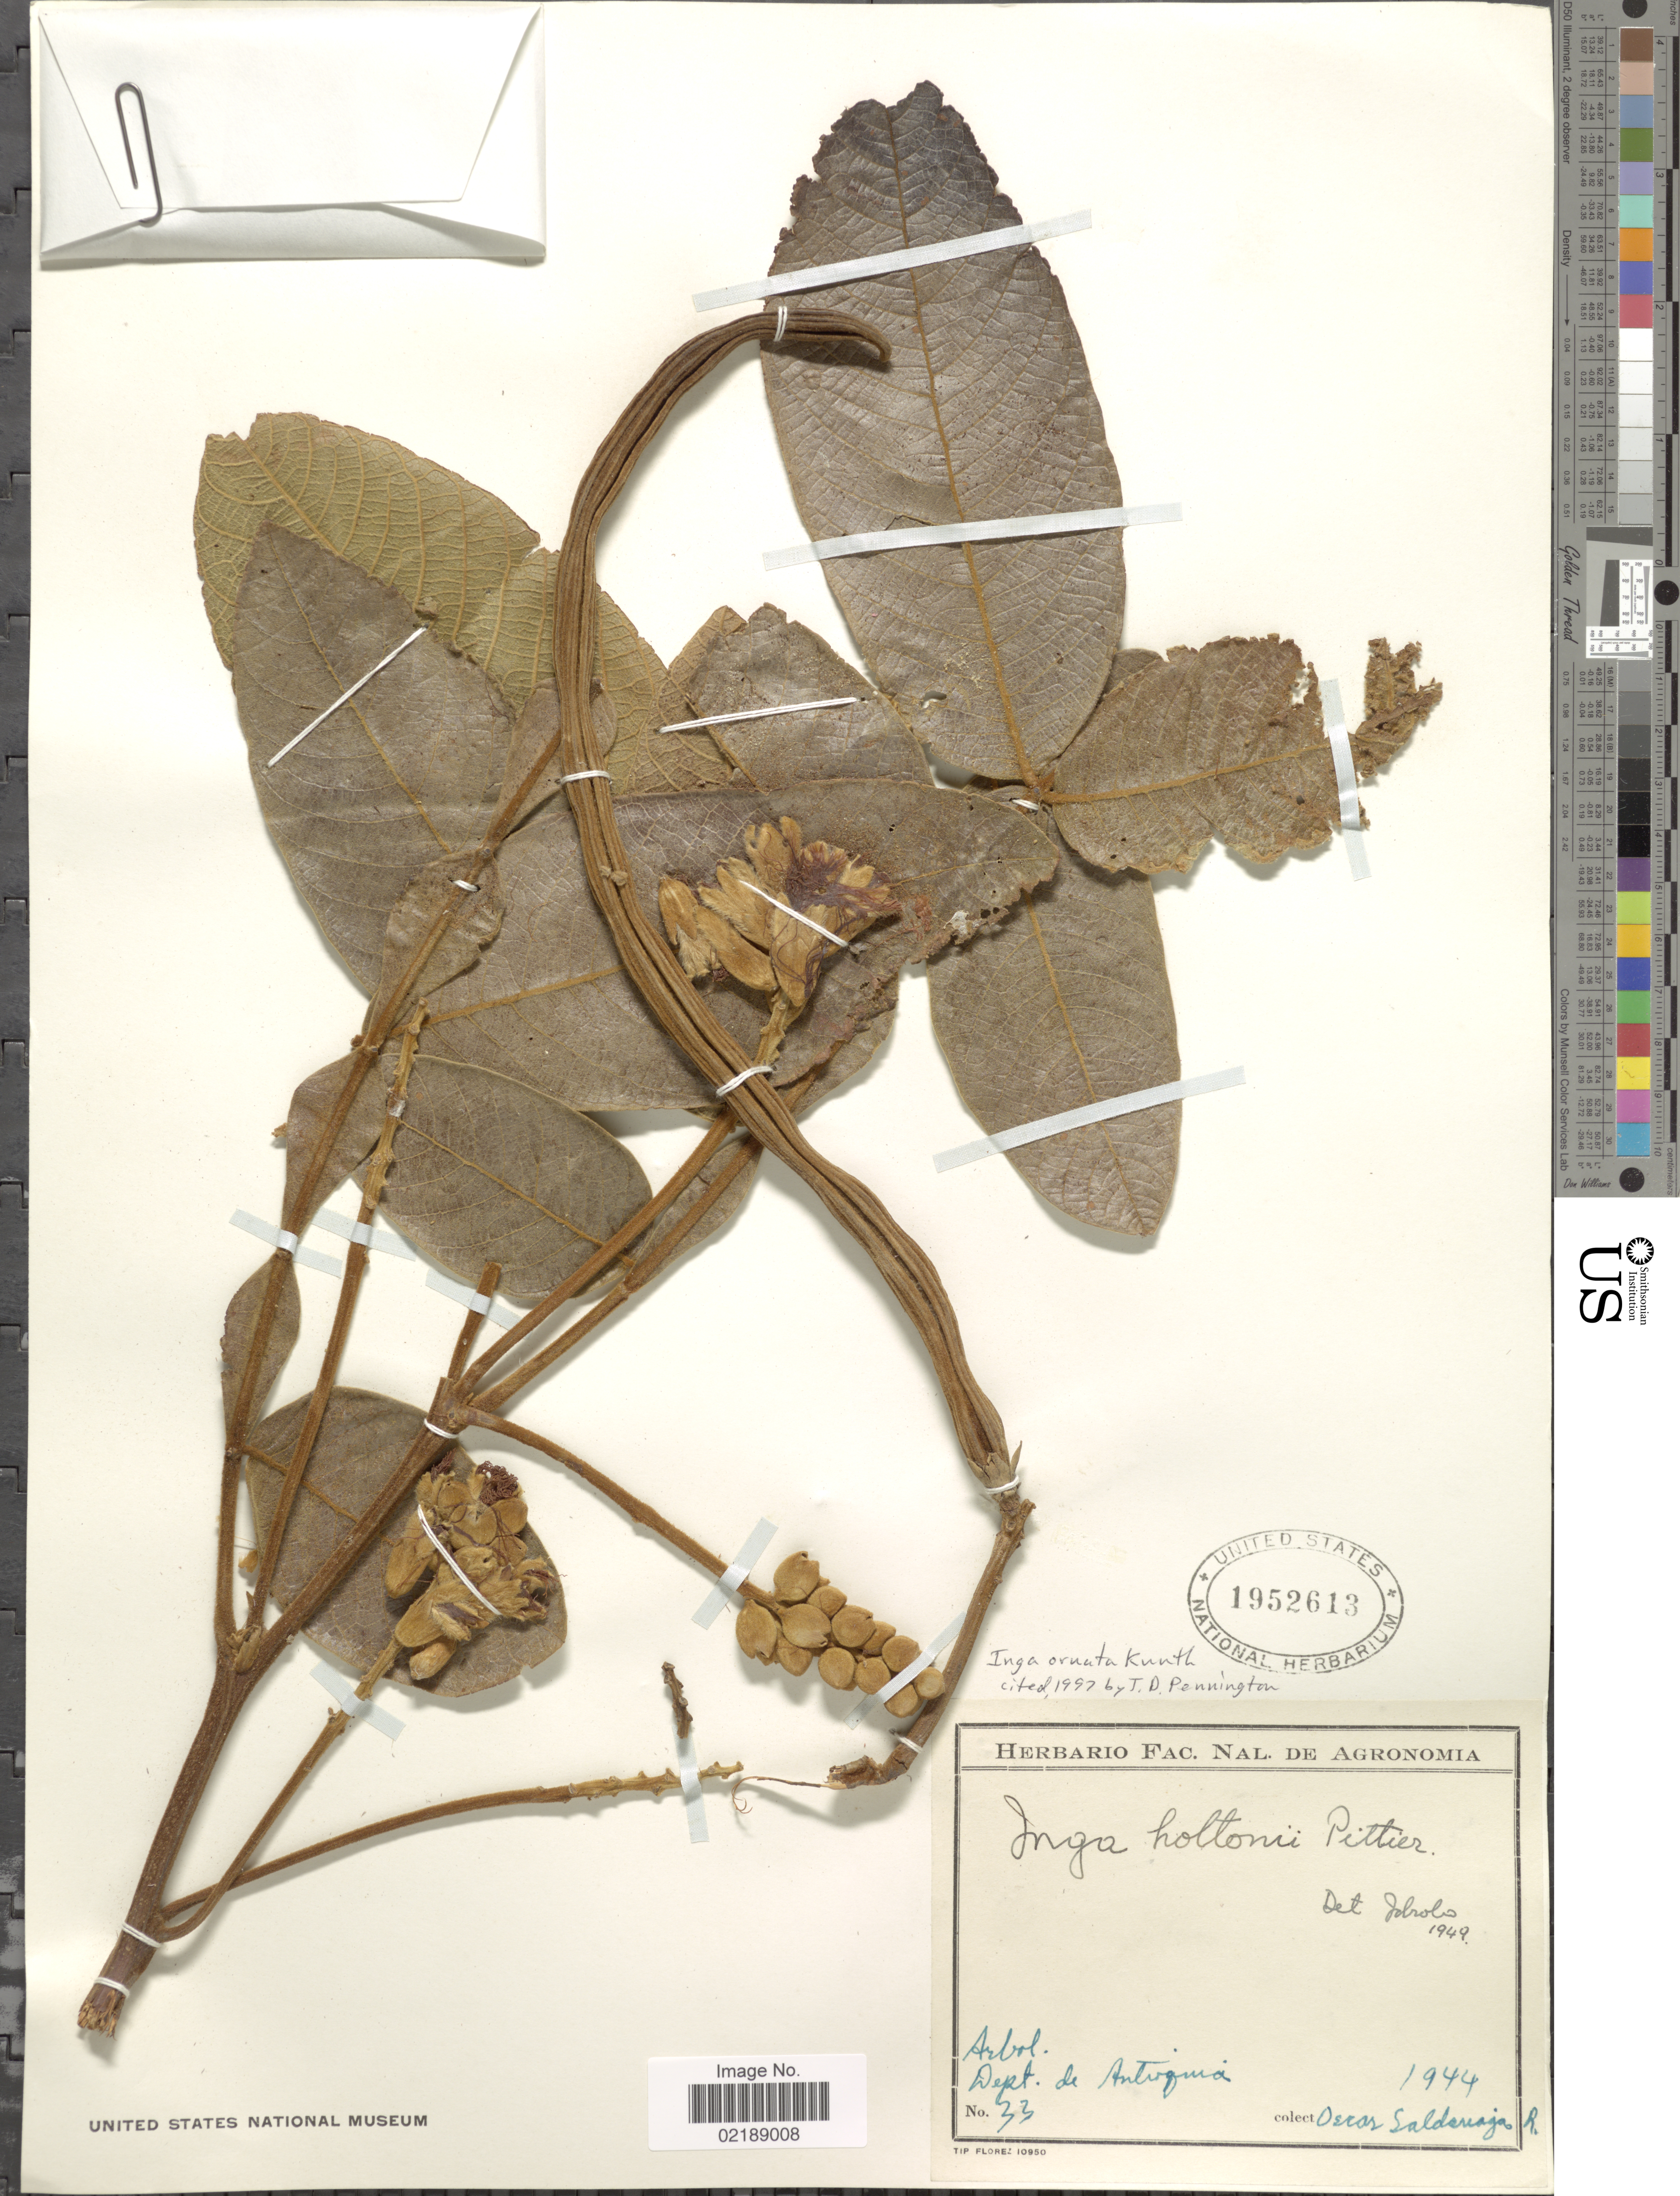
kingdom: Plantae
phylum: Tracheophyta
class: Magnoliopsida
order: Fabales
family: Fabaceae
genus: Inga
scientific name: Inga ornata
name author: Kunth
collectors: O. Saldariaga R.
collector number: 33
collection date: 1944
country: Colombia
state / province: Antioquia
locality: Dept de Antioquia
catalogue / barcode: US 1952613